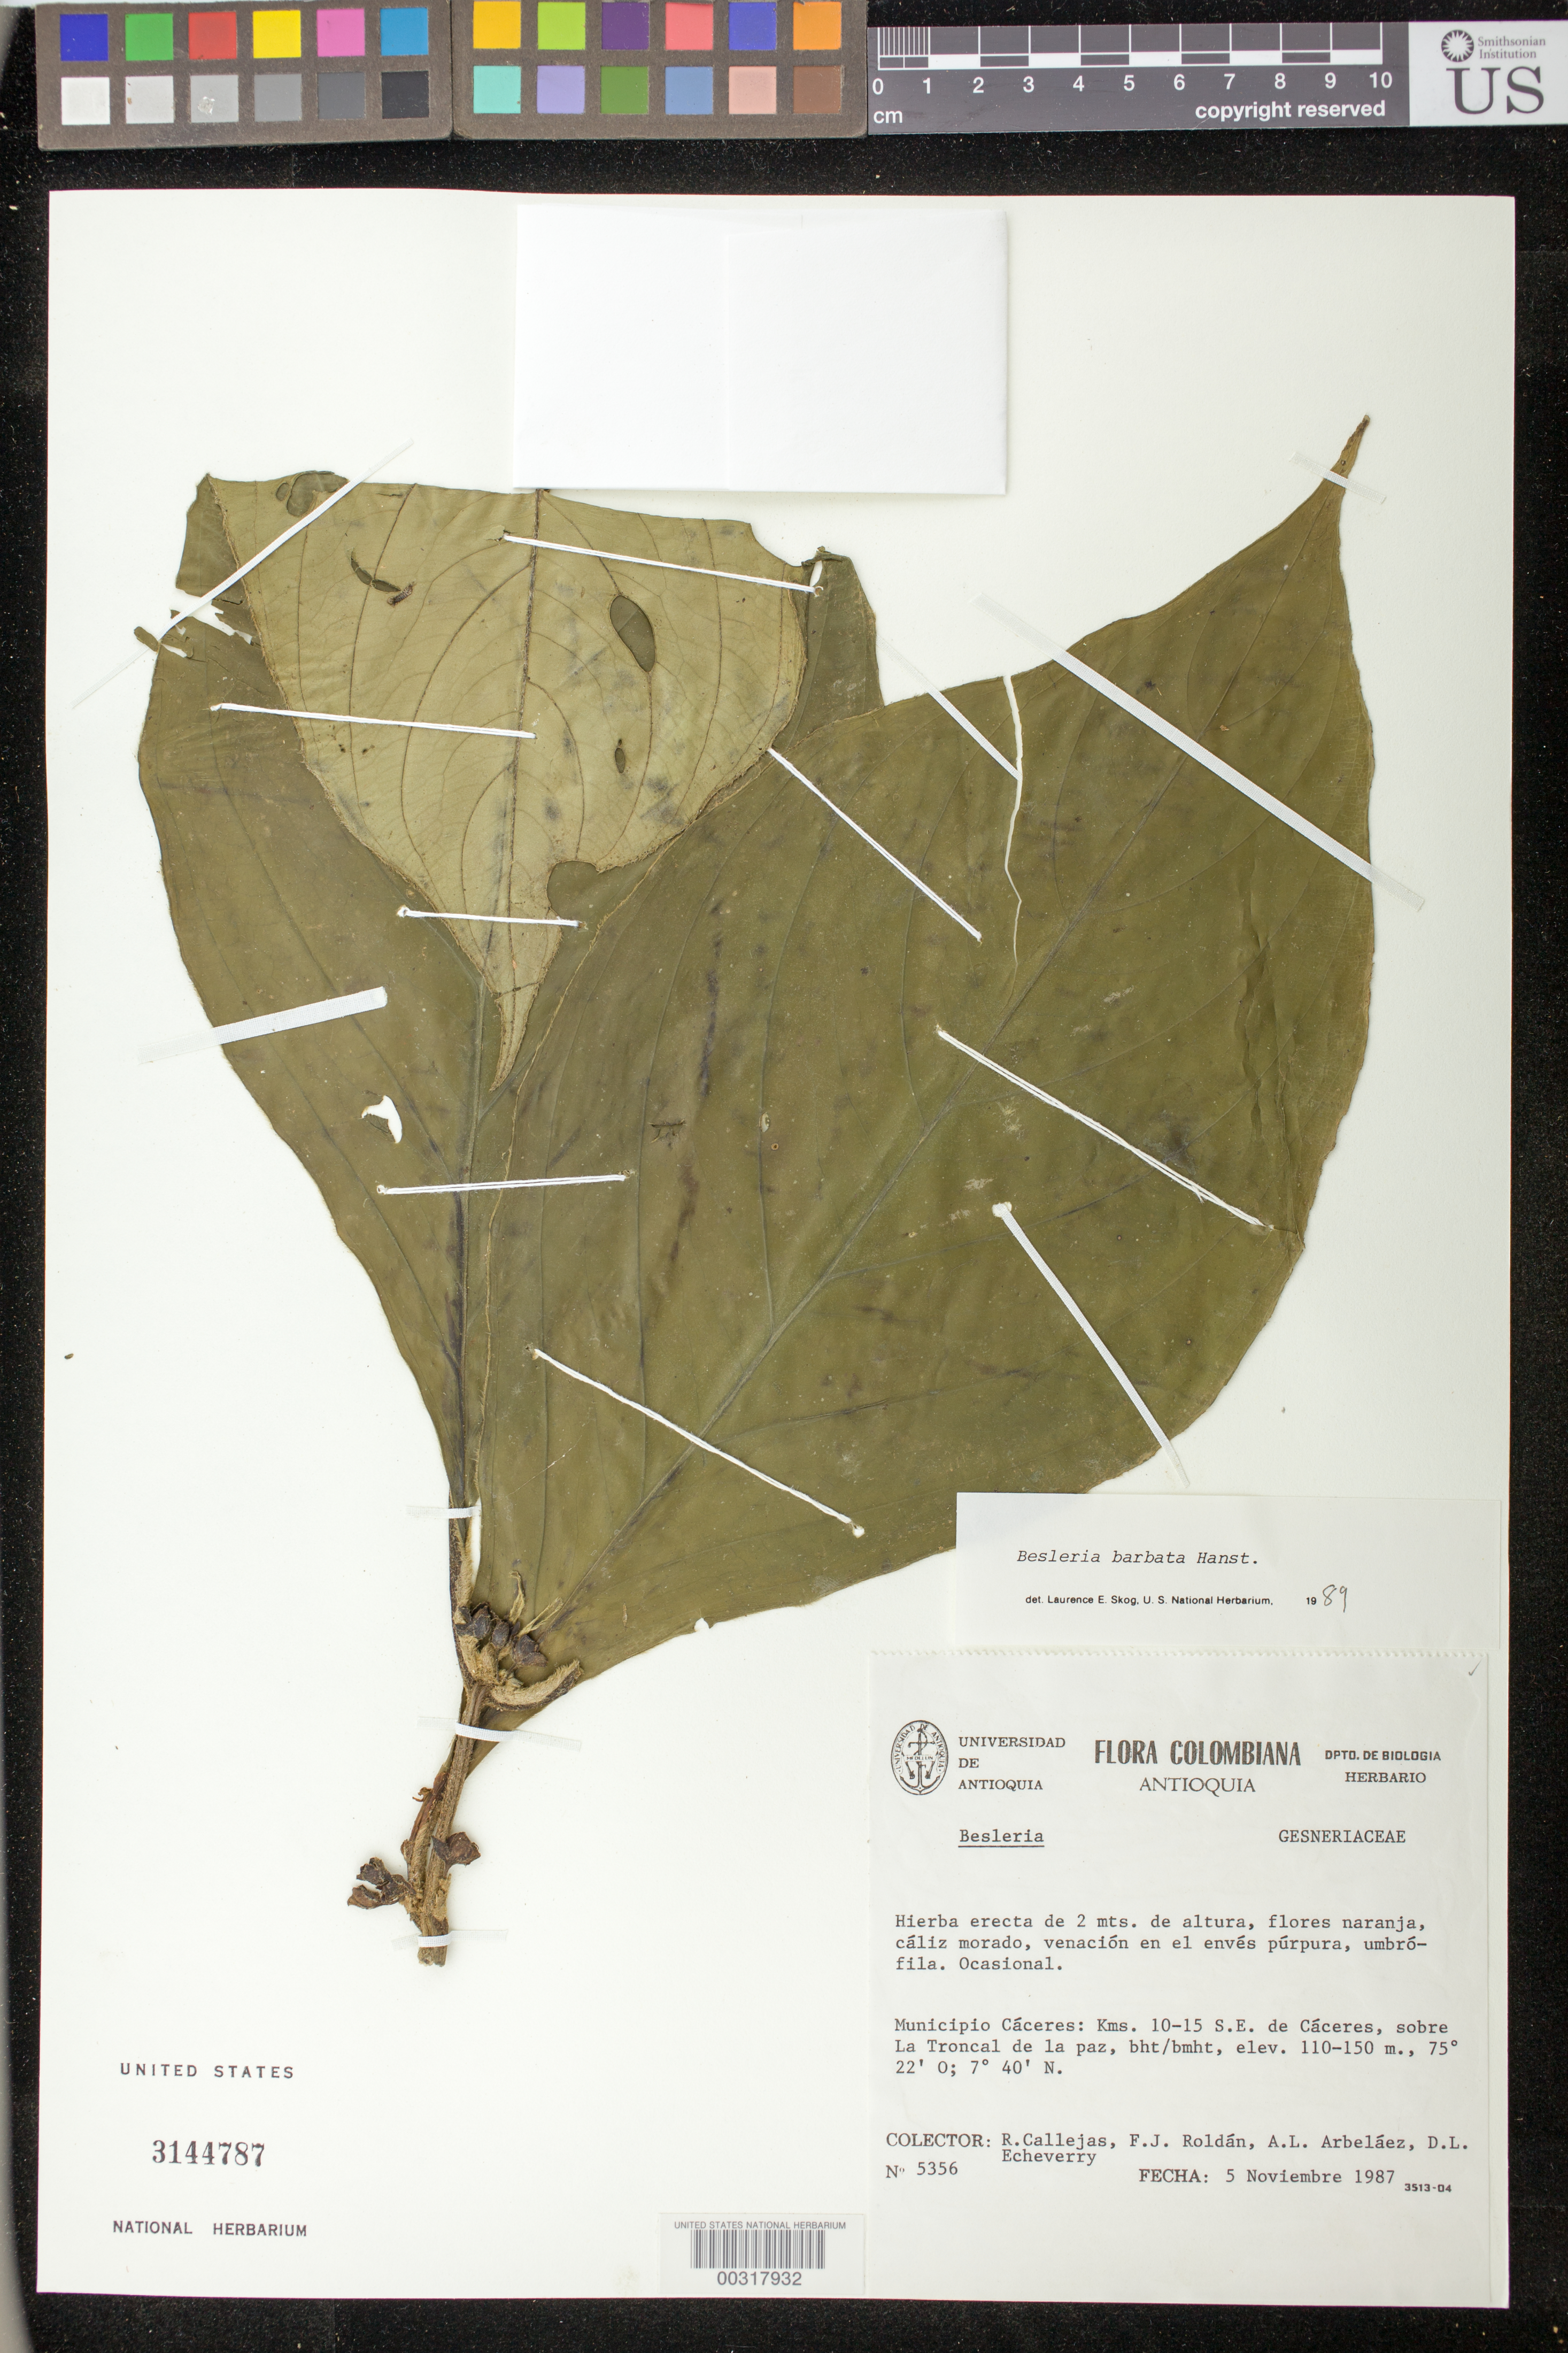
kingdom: Plantae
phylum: Tracheophyta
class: Magnoliopsida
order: Lamiales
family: Gesneriaceae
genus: Besleria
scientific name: Besleria barbata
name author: (Poepp.) Hanst.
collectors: R. Callejas, F. J. Roldán, A. L. Arbelaez & D. Echeverry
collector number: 5356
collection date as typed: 05 Nov 1987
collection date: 1987-11-05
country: Colombia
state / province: Antioquia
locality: Mpio. Caceres, km 10-15 SE of Caceres, above La Troncal de La Paz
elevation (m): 110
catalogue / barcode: US 3144787